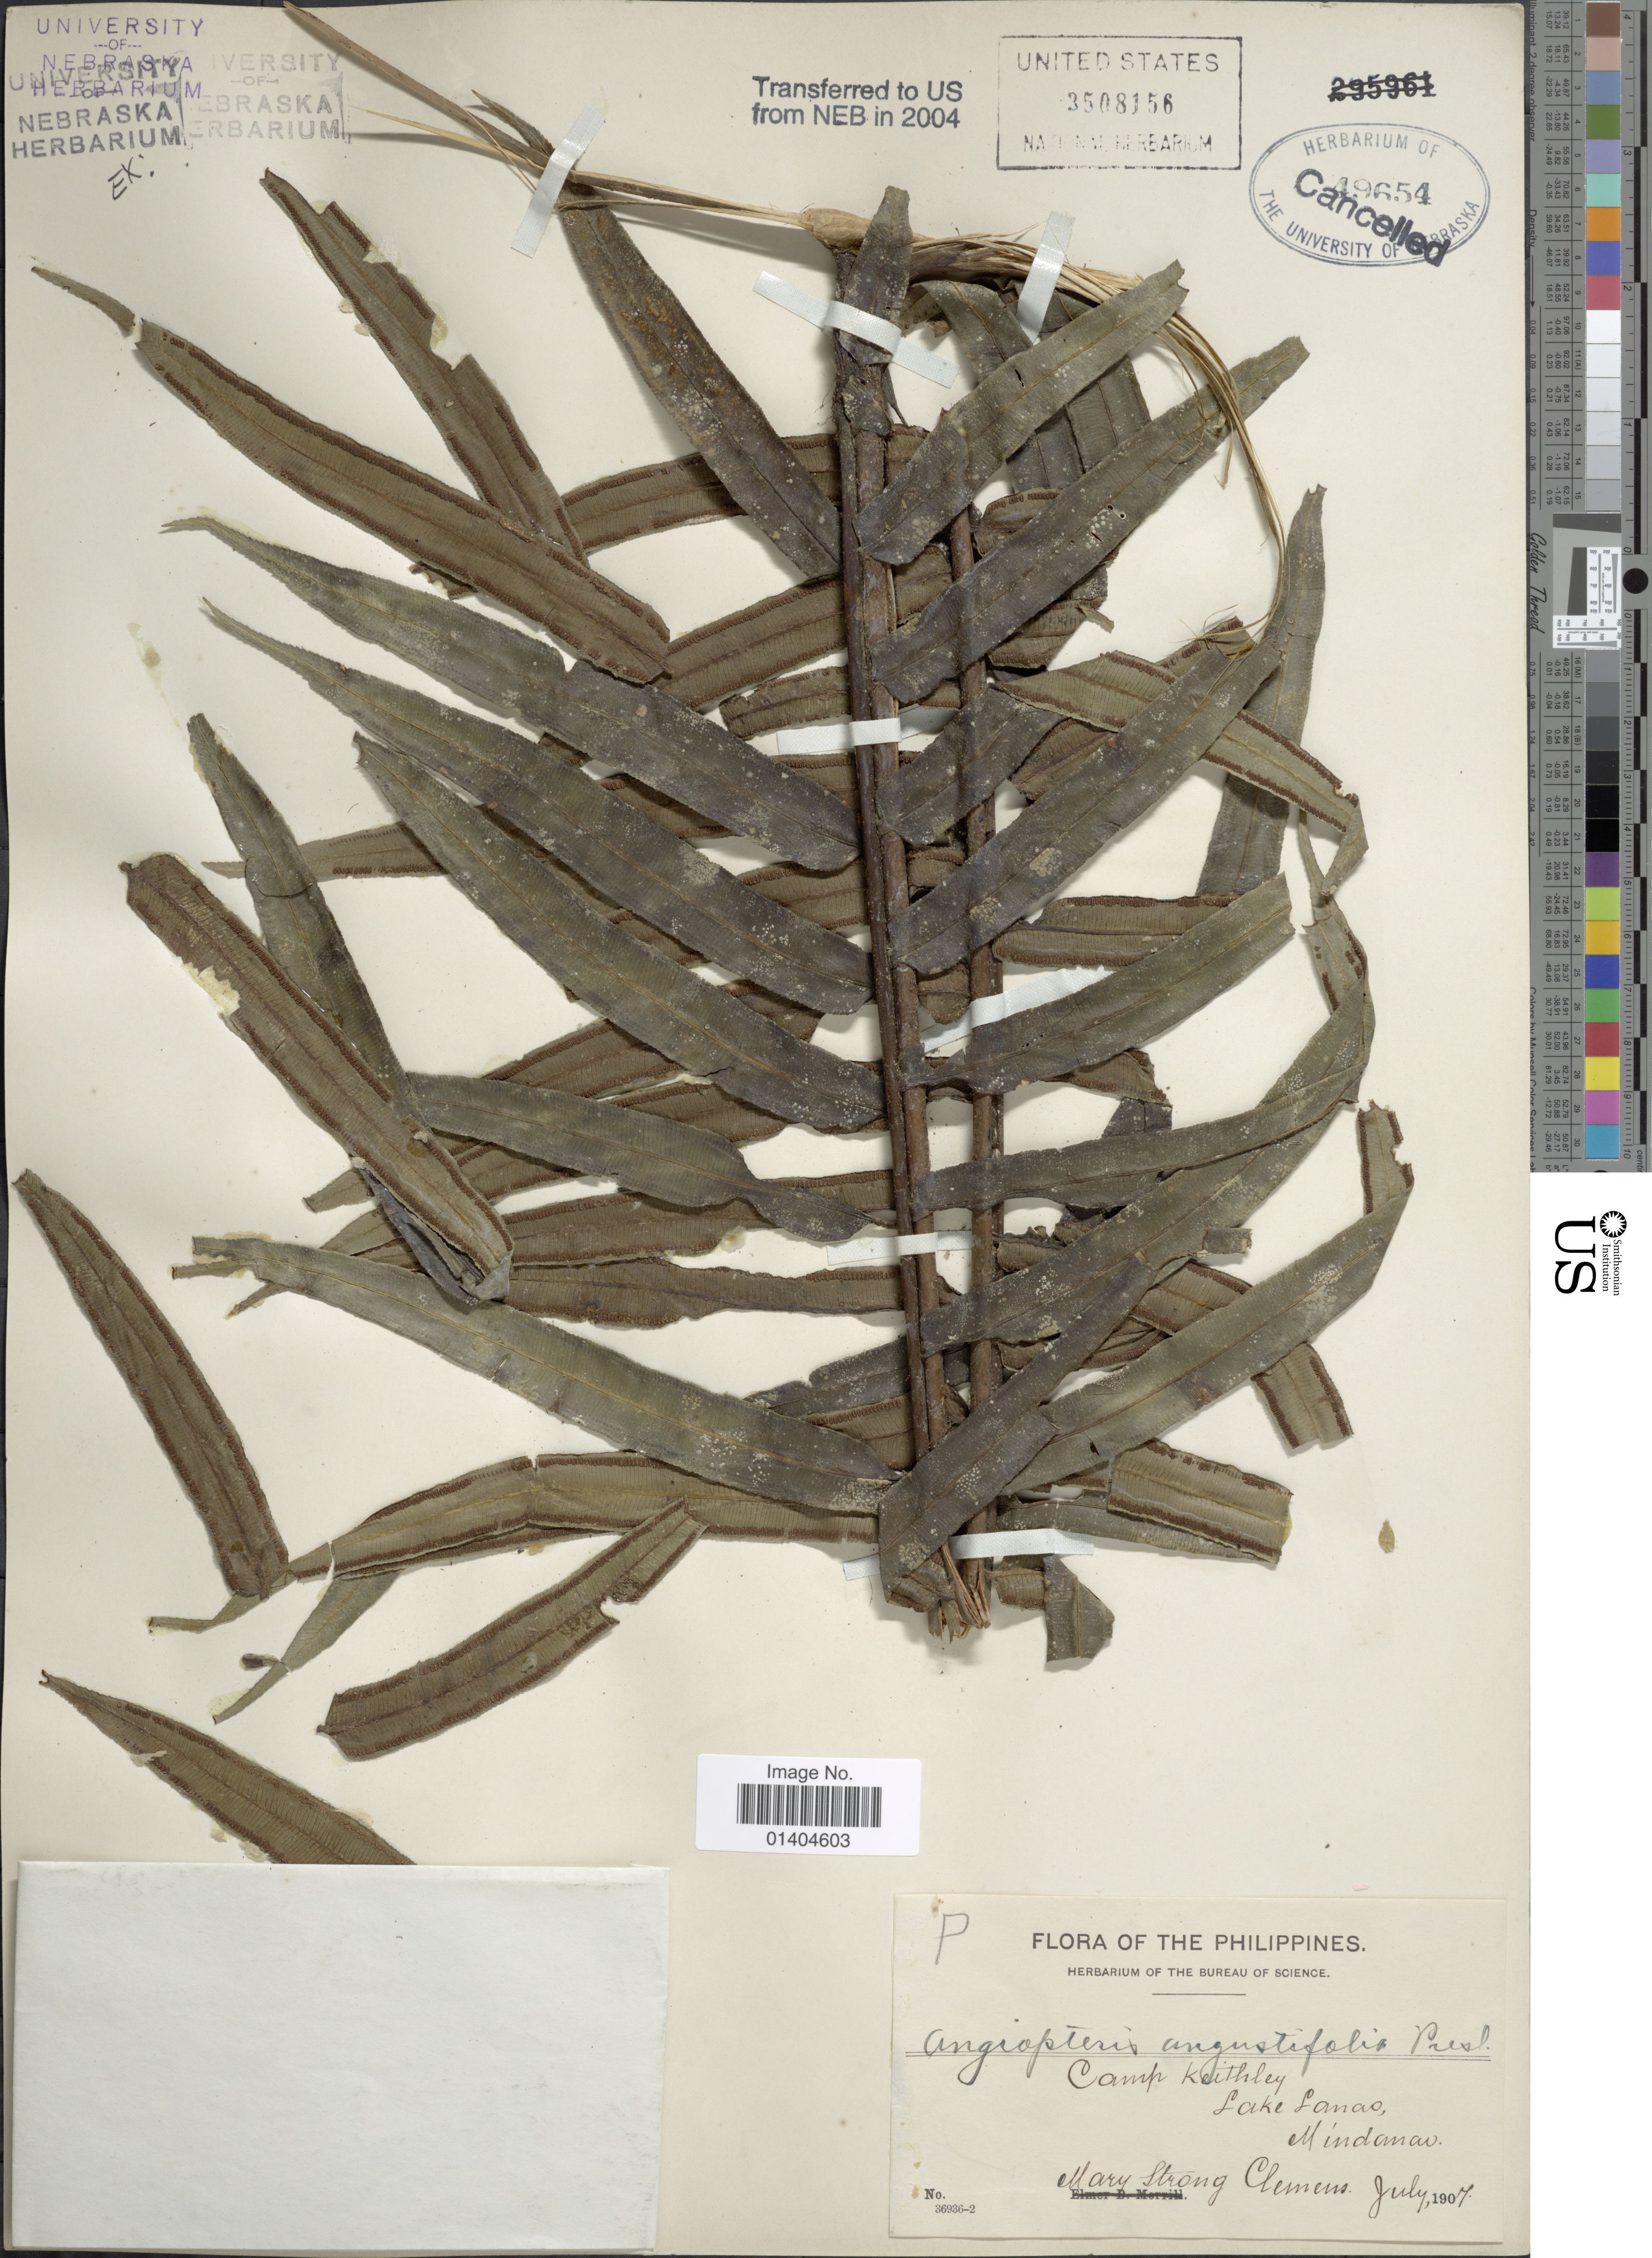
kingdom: Plantae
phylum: Tracheophyta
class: Polypodiopsida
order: Marattiales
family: Marattiaceae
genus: Angiopteris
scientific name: Angiopteris angustifolia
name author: C. Presl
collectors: M. S. Clemens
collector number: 36936-2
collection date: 1907-07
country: Philippines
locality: Camp Keithley. Lake Lanao, Mindanao.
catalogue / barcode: US 3508156